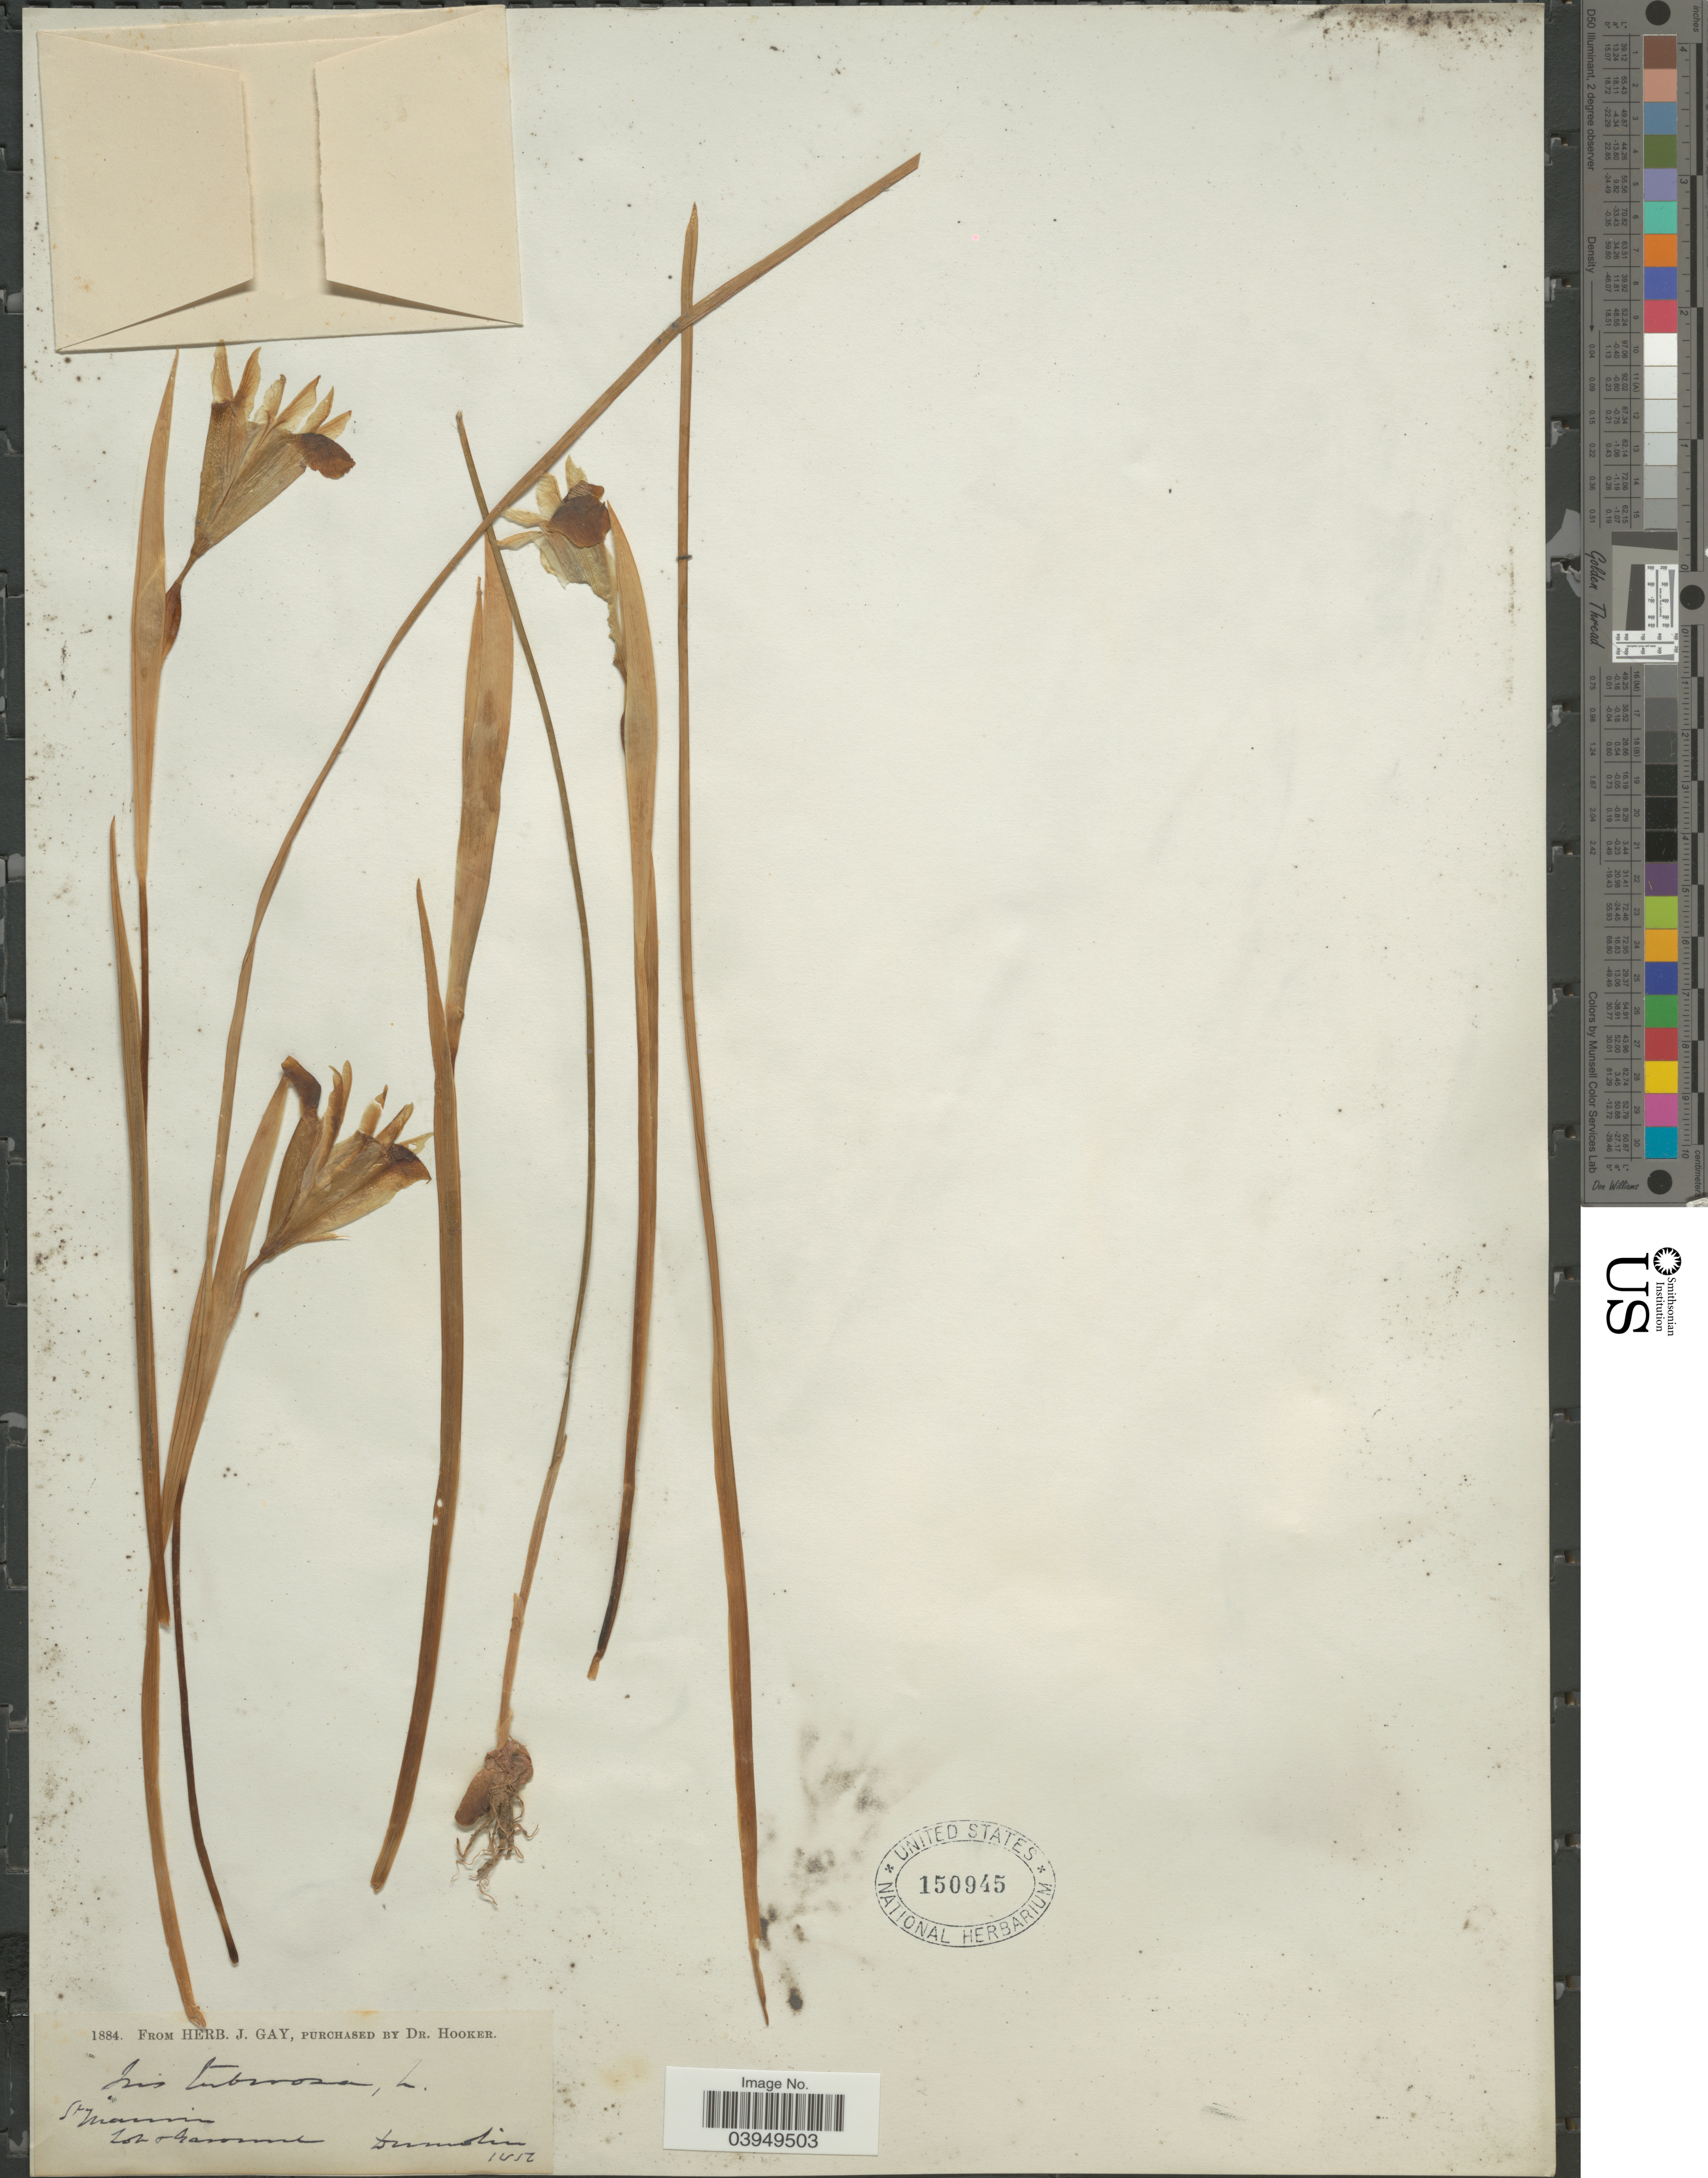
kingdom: Plantae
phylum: Tracheophyta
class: Liliopsida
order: Asparagales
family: Iridaceae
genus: Iris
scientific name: Iris tuberosa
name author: L.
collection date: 1852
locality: St. Marin. Lot & Garwood. [interpreted]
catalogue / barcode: US 150945